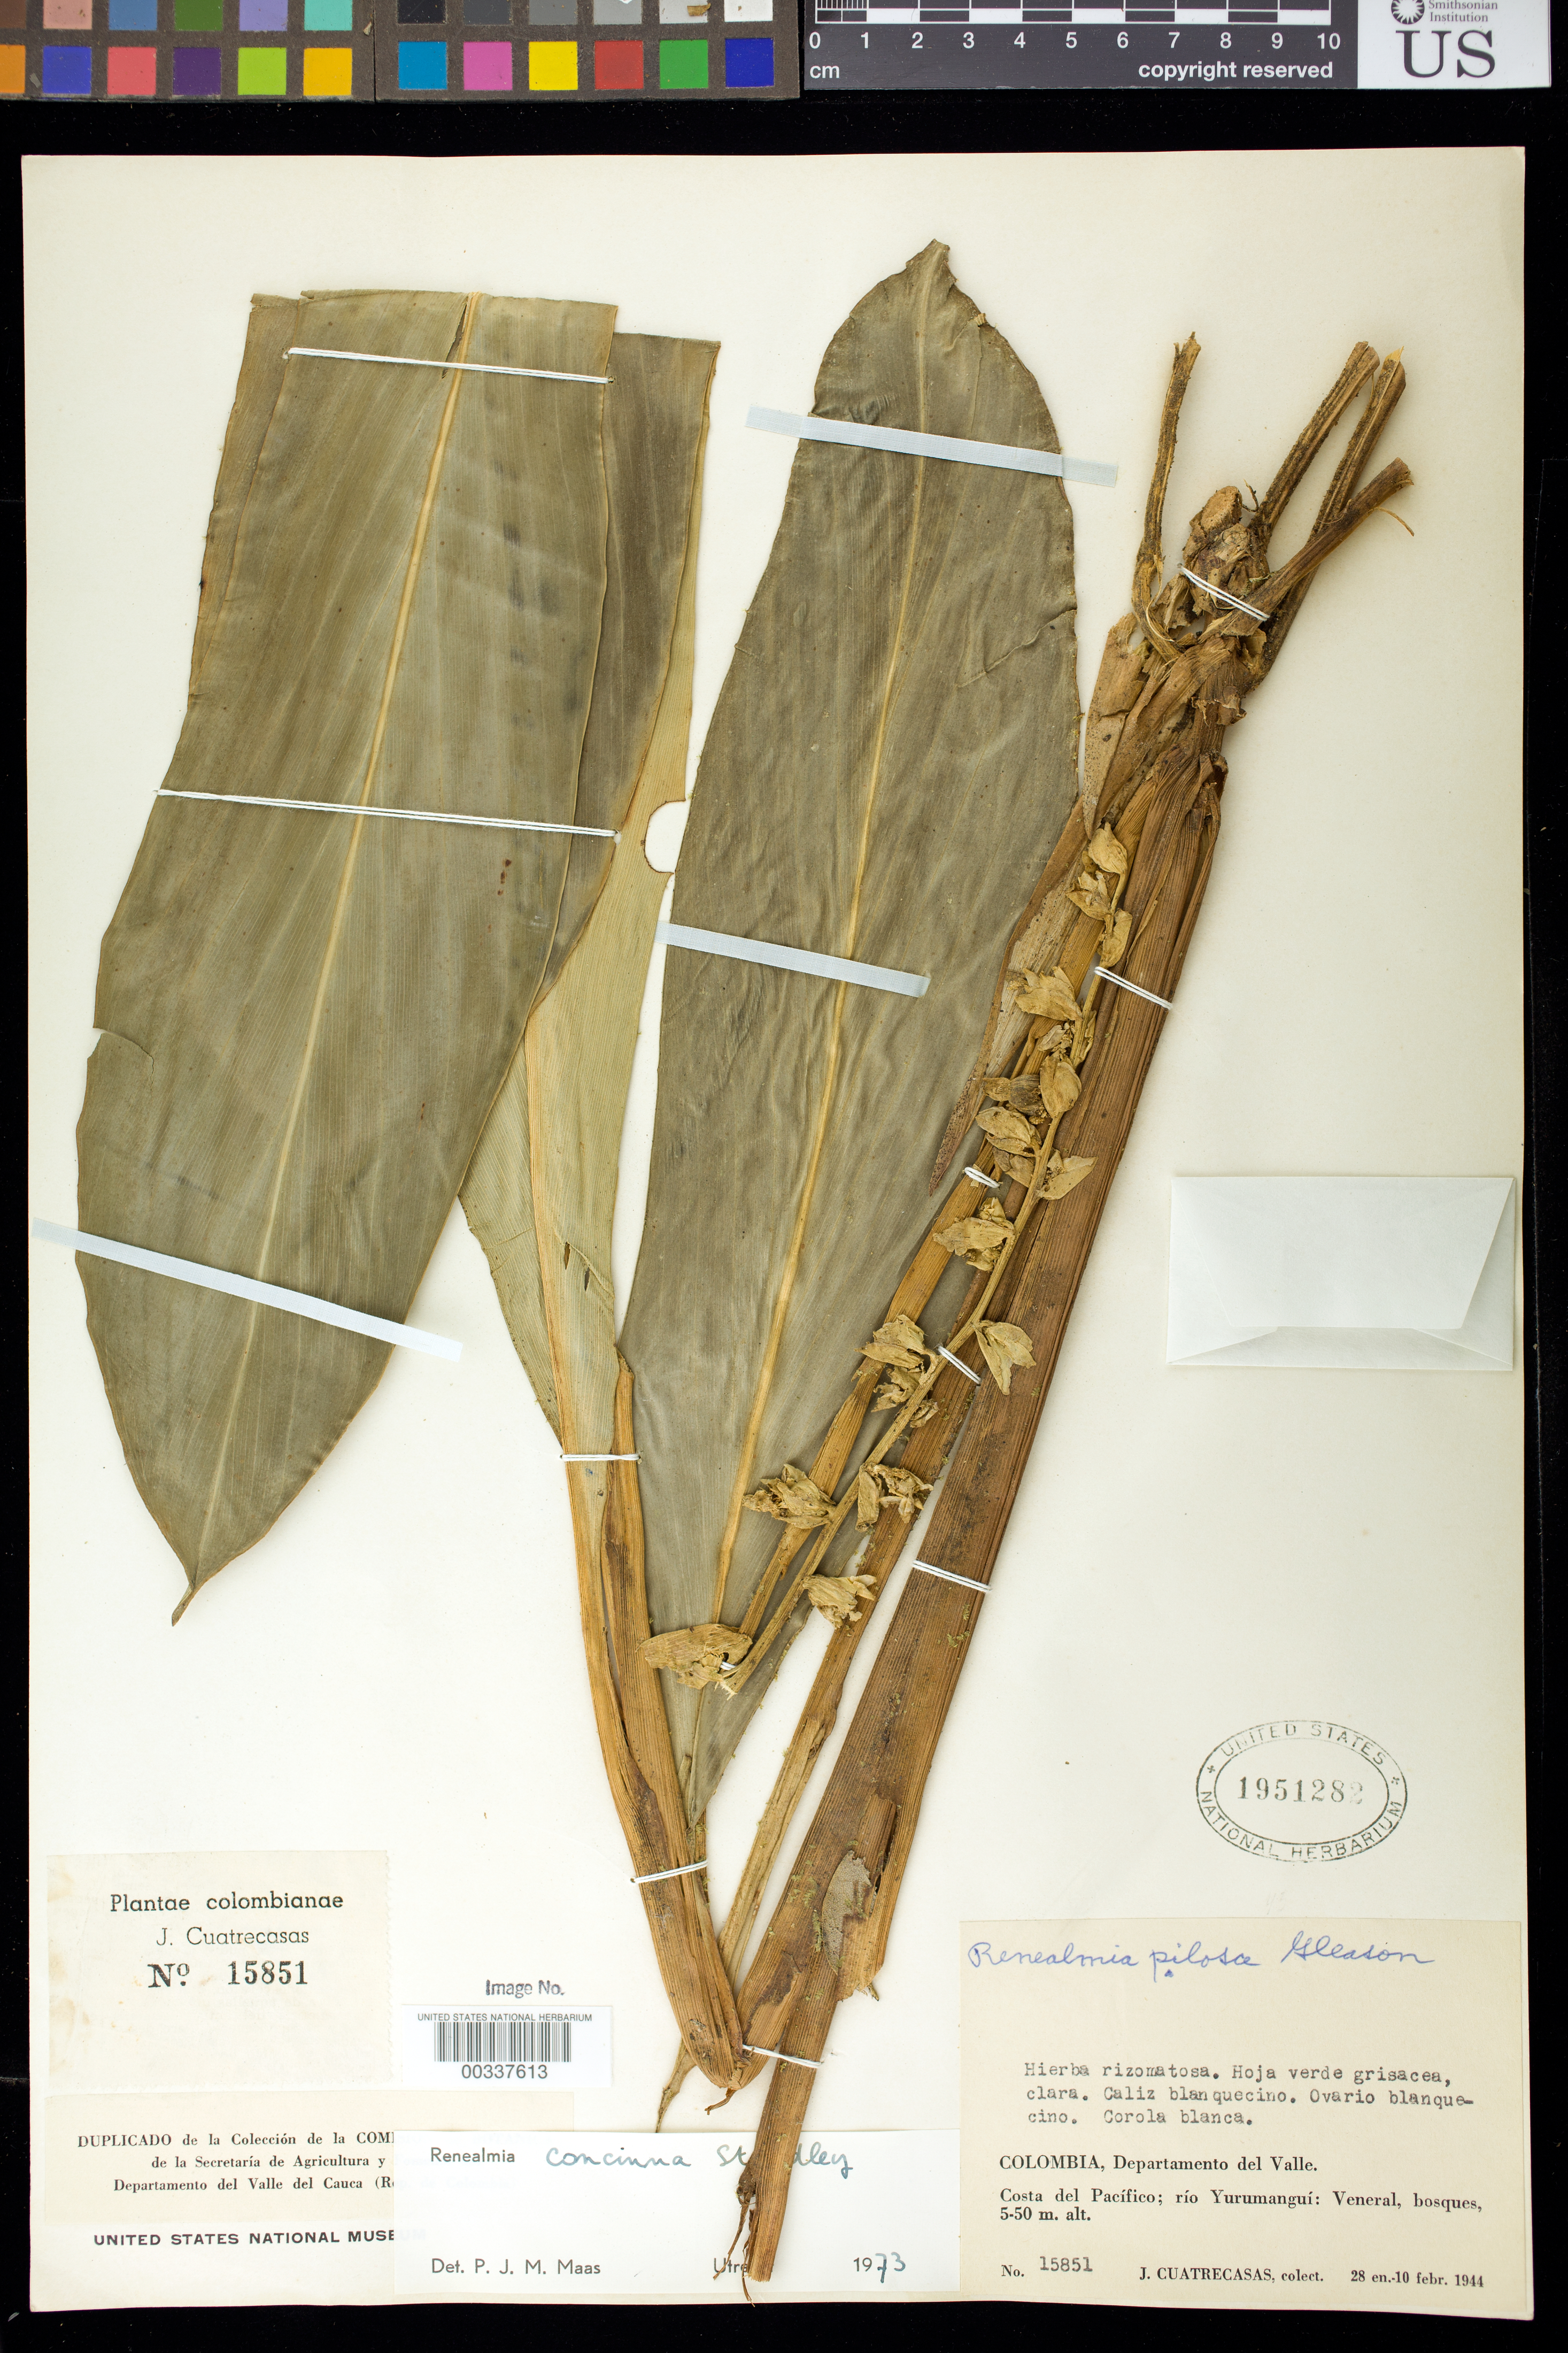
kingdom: Plantae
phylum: Tracheophyta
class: Liliopsida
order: Zingiberales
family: Zingiberaceae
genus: Renealmia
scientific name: Renealmia concinna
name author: Standl.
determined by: Maas, Paul J. M.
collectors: J. Cuatrecasas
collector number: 15851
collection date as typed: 28 Jan 1944 to 10 Feb 1944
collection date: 1944-01-28/1944-02-10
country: Colombia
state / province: Valle del Cauca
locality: Costa del Pacifico; Rio Yurumangui: Veneral, Bosques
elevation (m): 5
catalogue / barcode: US 1951282